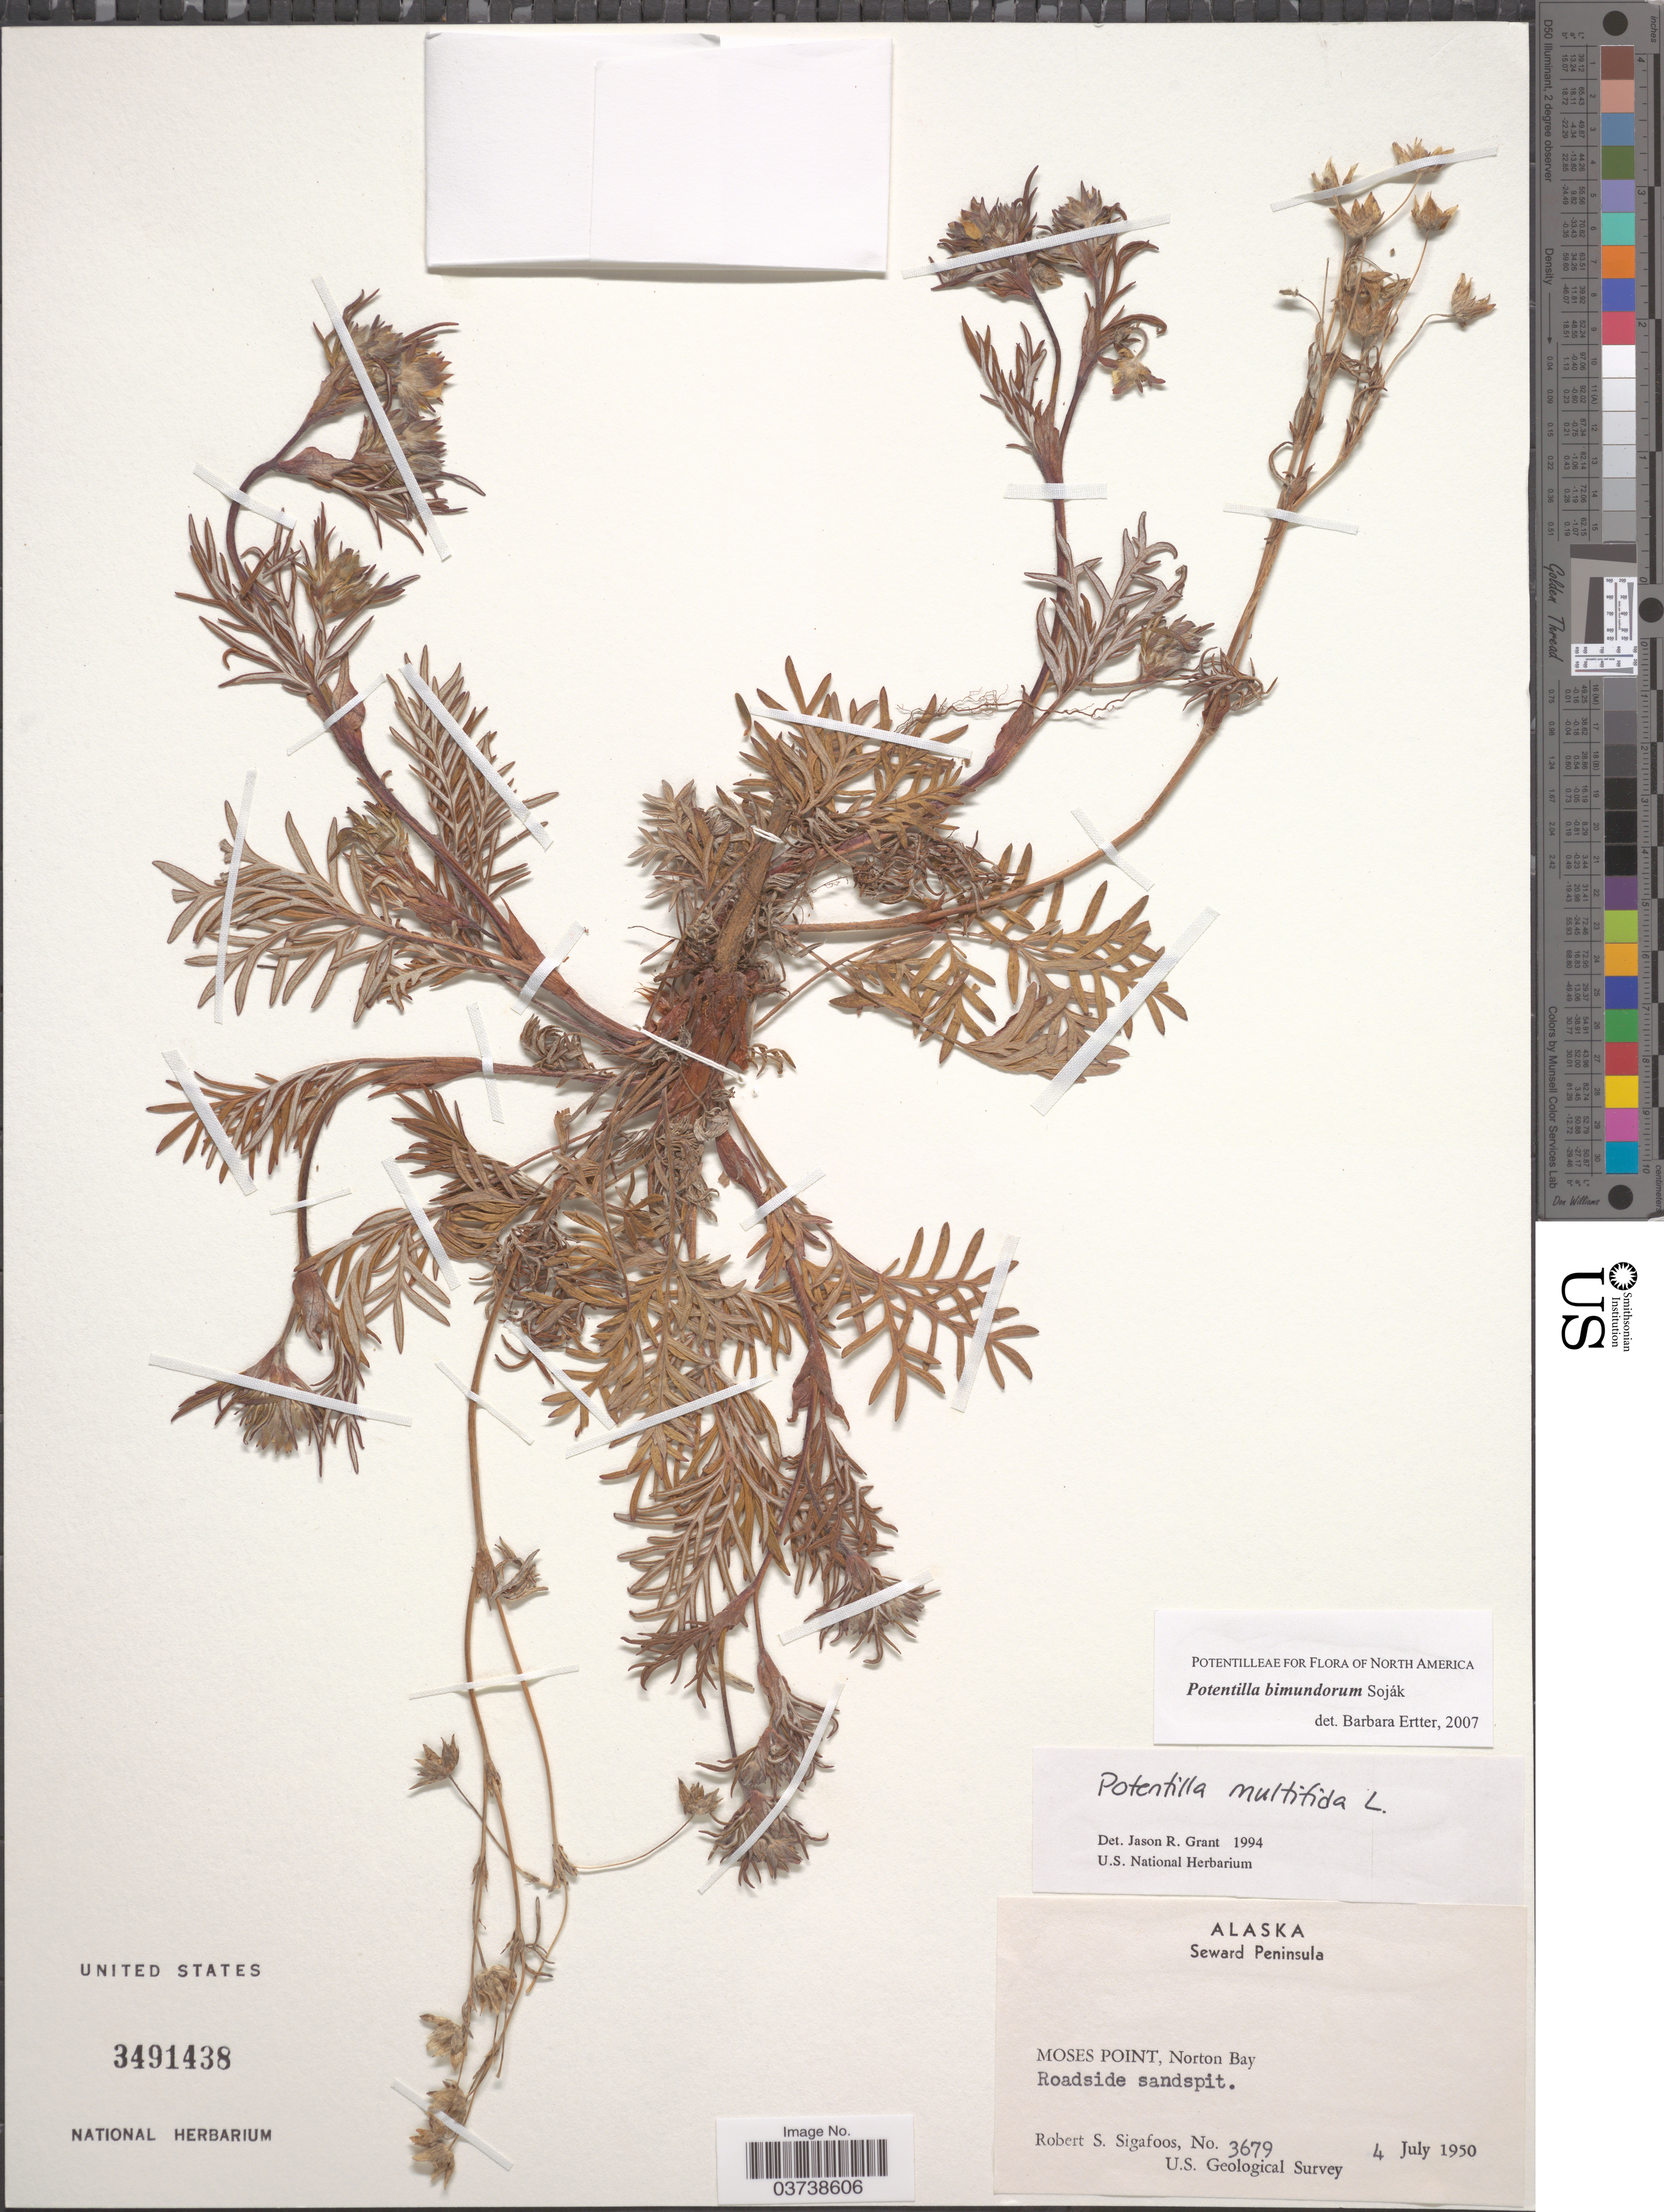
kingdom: Plantae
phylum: Tracheophyta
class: Magnoliopsida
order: Rosales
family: Rosaceae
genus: Potentilla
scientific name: Potentilla bimundorum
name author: Soják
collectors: R. Sigafoos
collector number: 3679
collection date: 1950-07-04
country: United States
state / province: Alaska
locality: Seward Peninsula. Moses Point, Norton Bay. Roadside sandspit.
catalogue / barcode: US 3491438